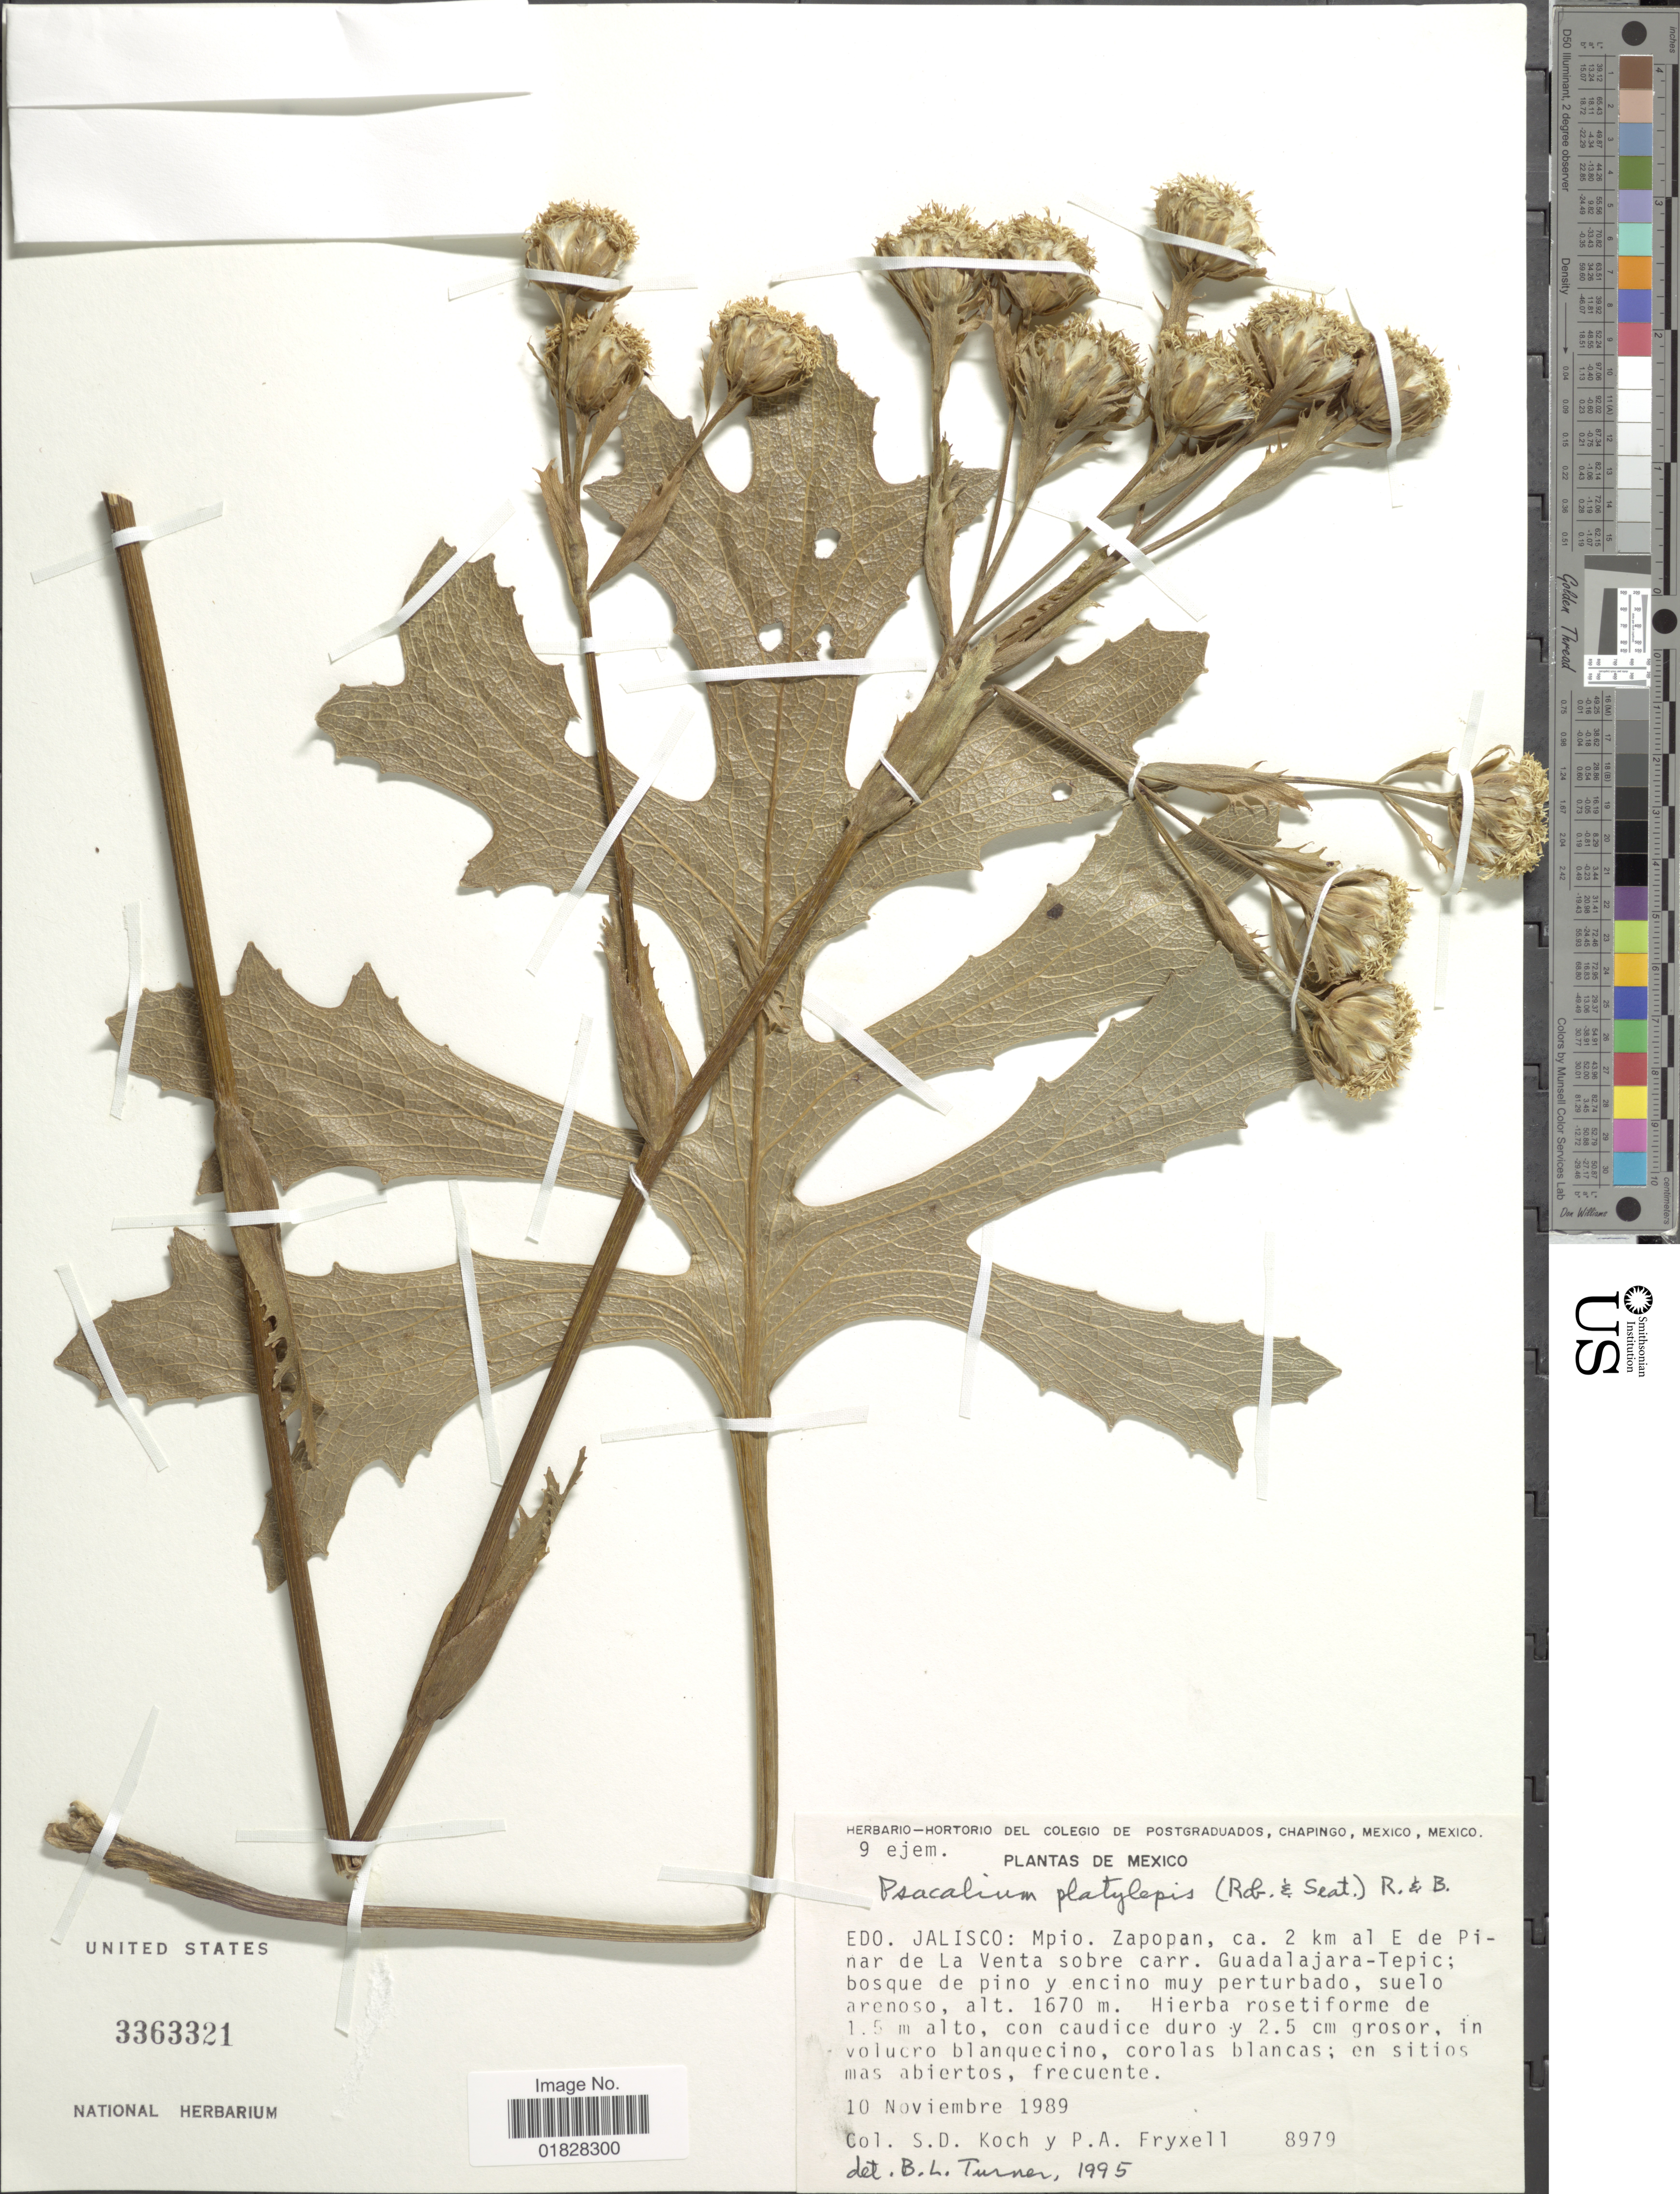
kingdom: Plantae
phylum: Tracheophyta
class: Magnoliopsida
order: Asterales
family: Asteraceae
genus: Psacalium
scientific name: Psacalium platylepis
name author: (B.L. Rob. & Seaton) H. Rob. & Brettell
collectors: S. D. Koch & P. A. Fryxell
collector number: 8979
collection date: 1989-11-10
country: Mexico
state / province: Jalisco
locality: Edo. Jalisco: Mpio. Zapopan, ca. 2 km al E de Pinar de La Venta sobre carr. Guadalajara - Tepic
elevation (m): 1670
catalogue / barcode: US 3363321